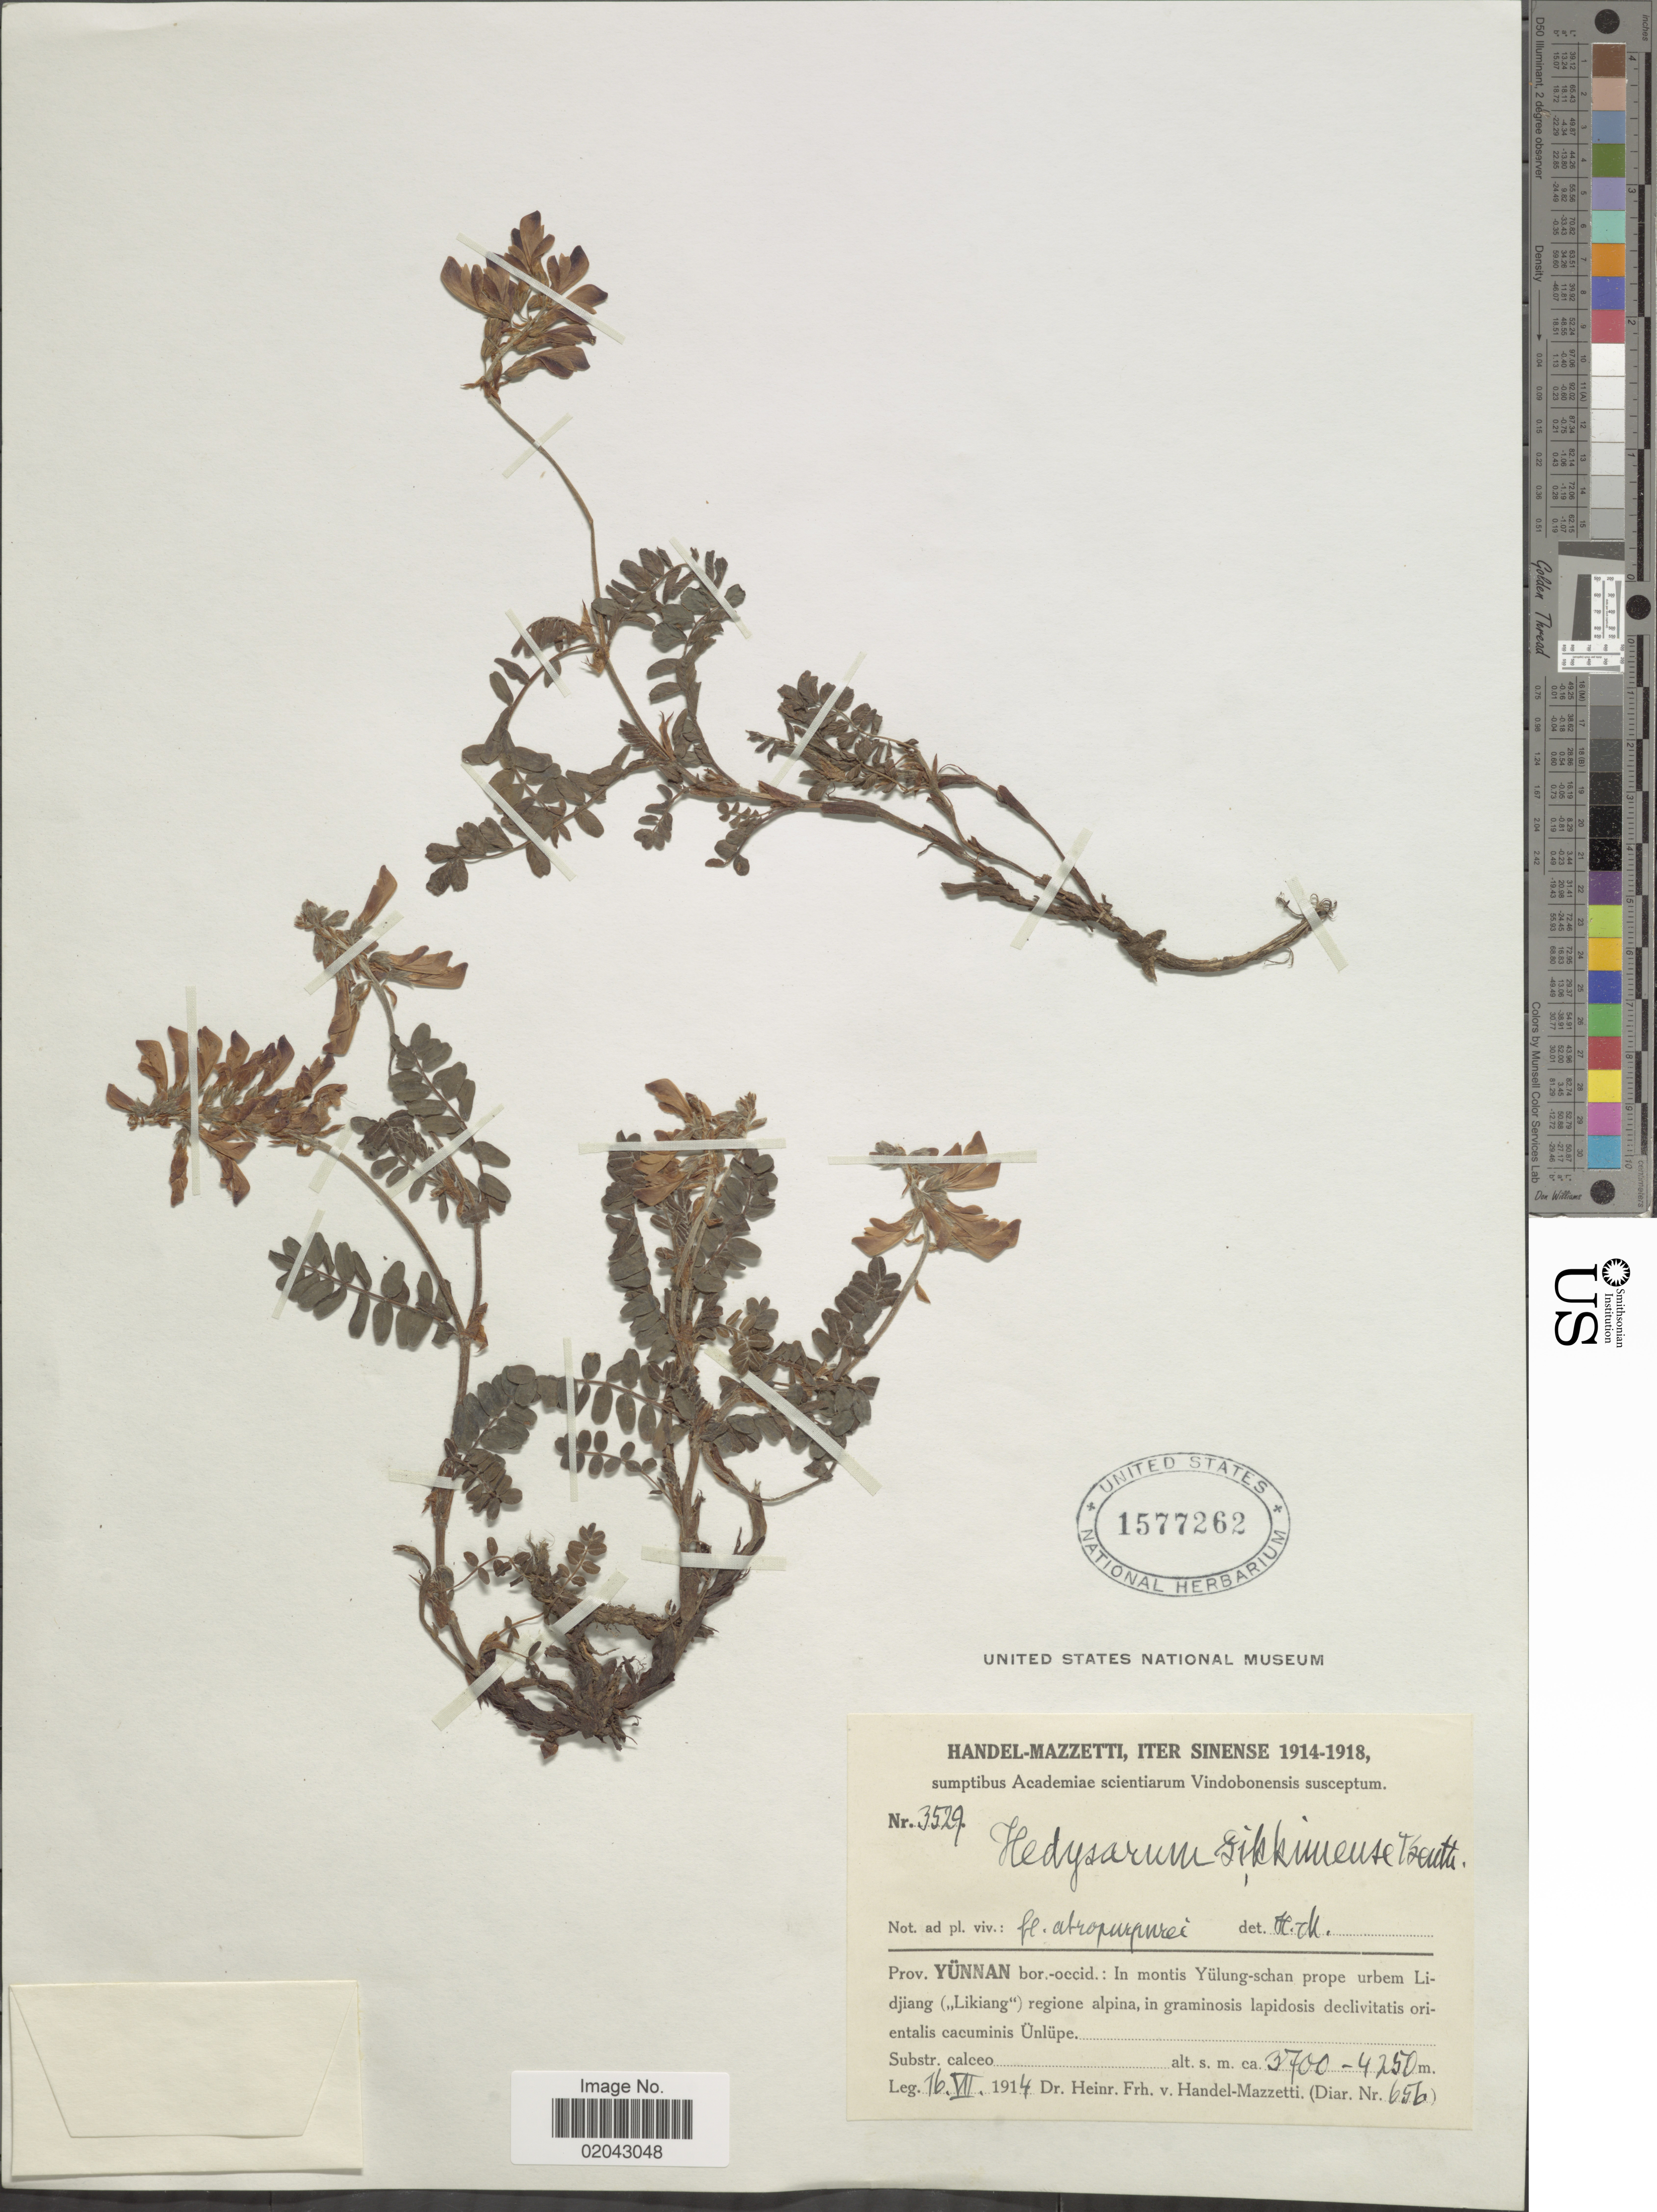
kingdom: Plantae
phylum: Tracheophyta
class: Magnoliopsida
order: Fabales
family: Fabaceae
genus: Hedysarum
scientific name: Hedysarum sikkimense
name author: Baker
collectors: H. Handel-Mazzetti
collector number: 3529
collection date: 1914-07-16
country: China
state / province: Yunnan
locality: In montis Yulung-schan prope urbem Lidjiang (Likiang) regione alpina, in graminosis lapidosis declivitatis orientalis cacuminis Unlupe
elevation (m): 3700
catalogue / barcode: US 1577262